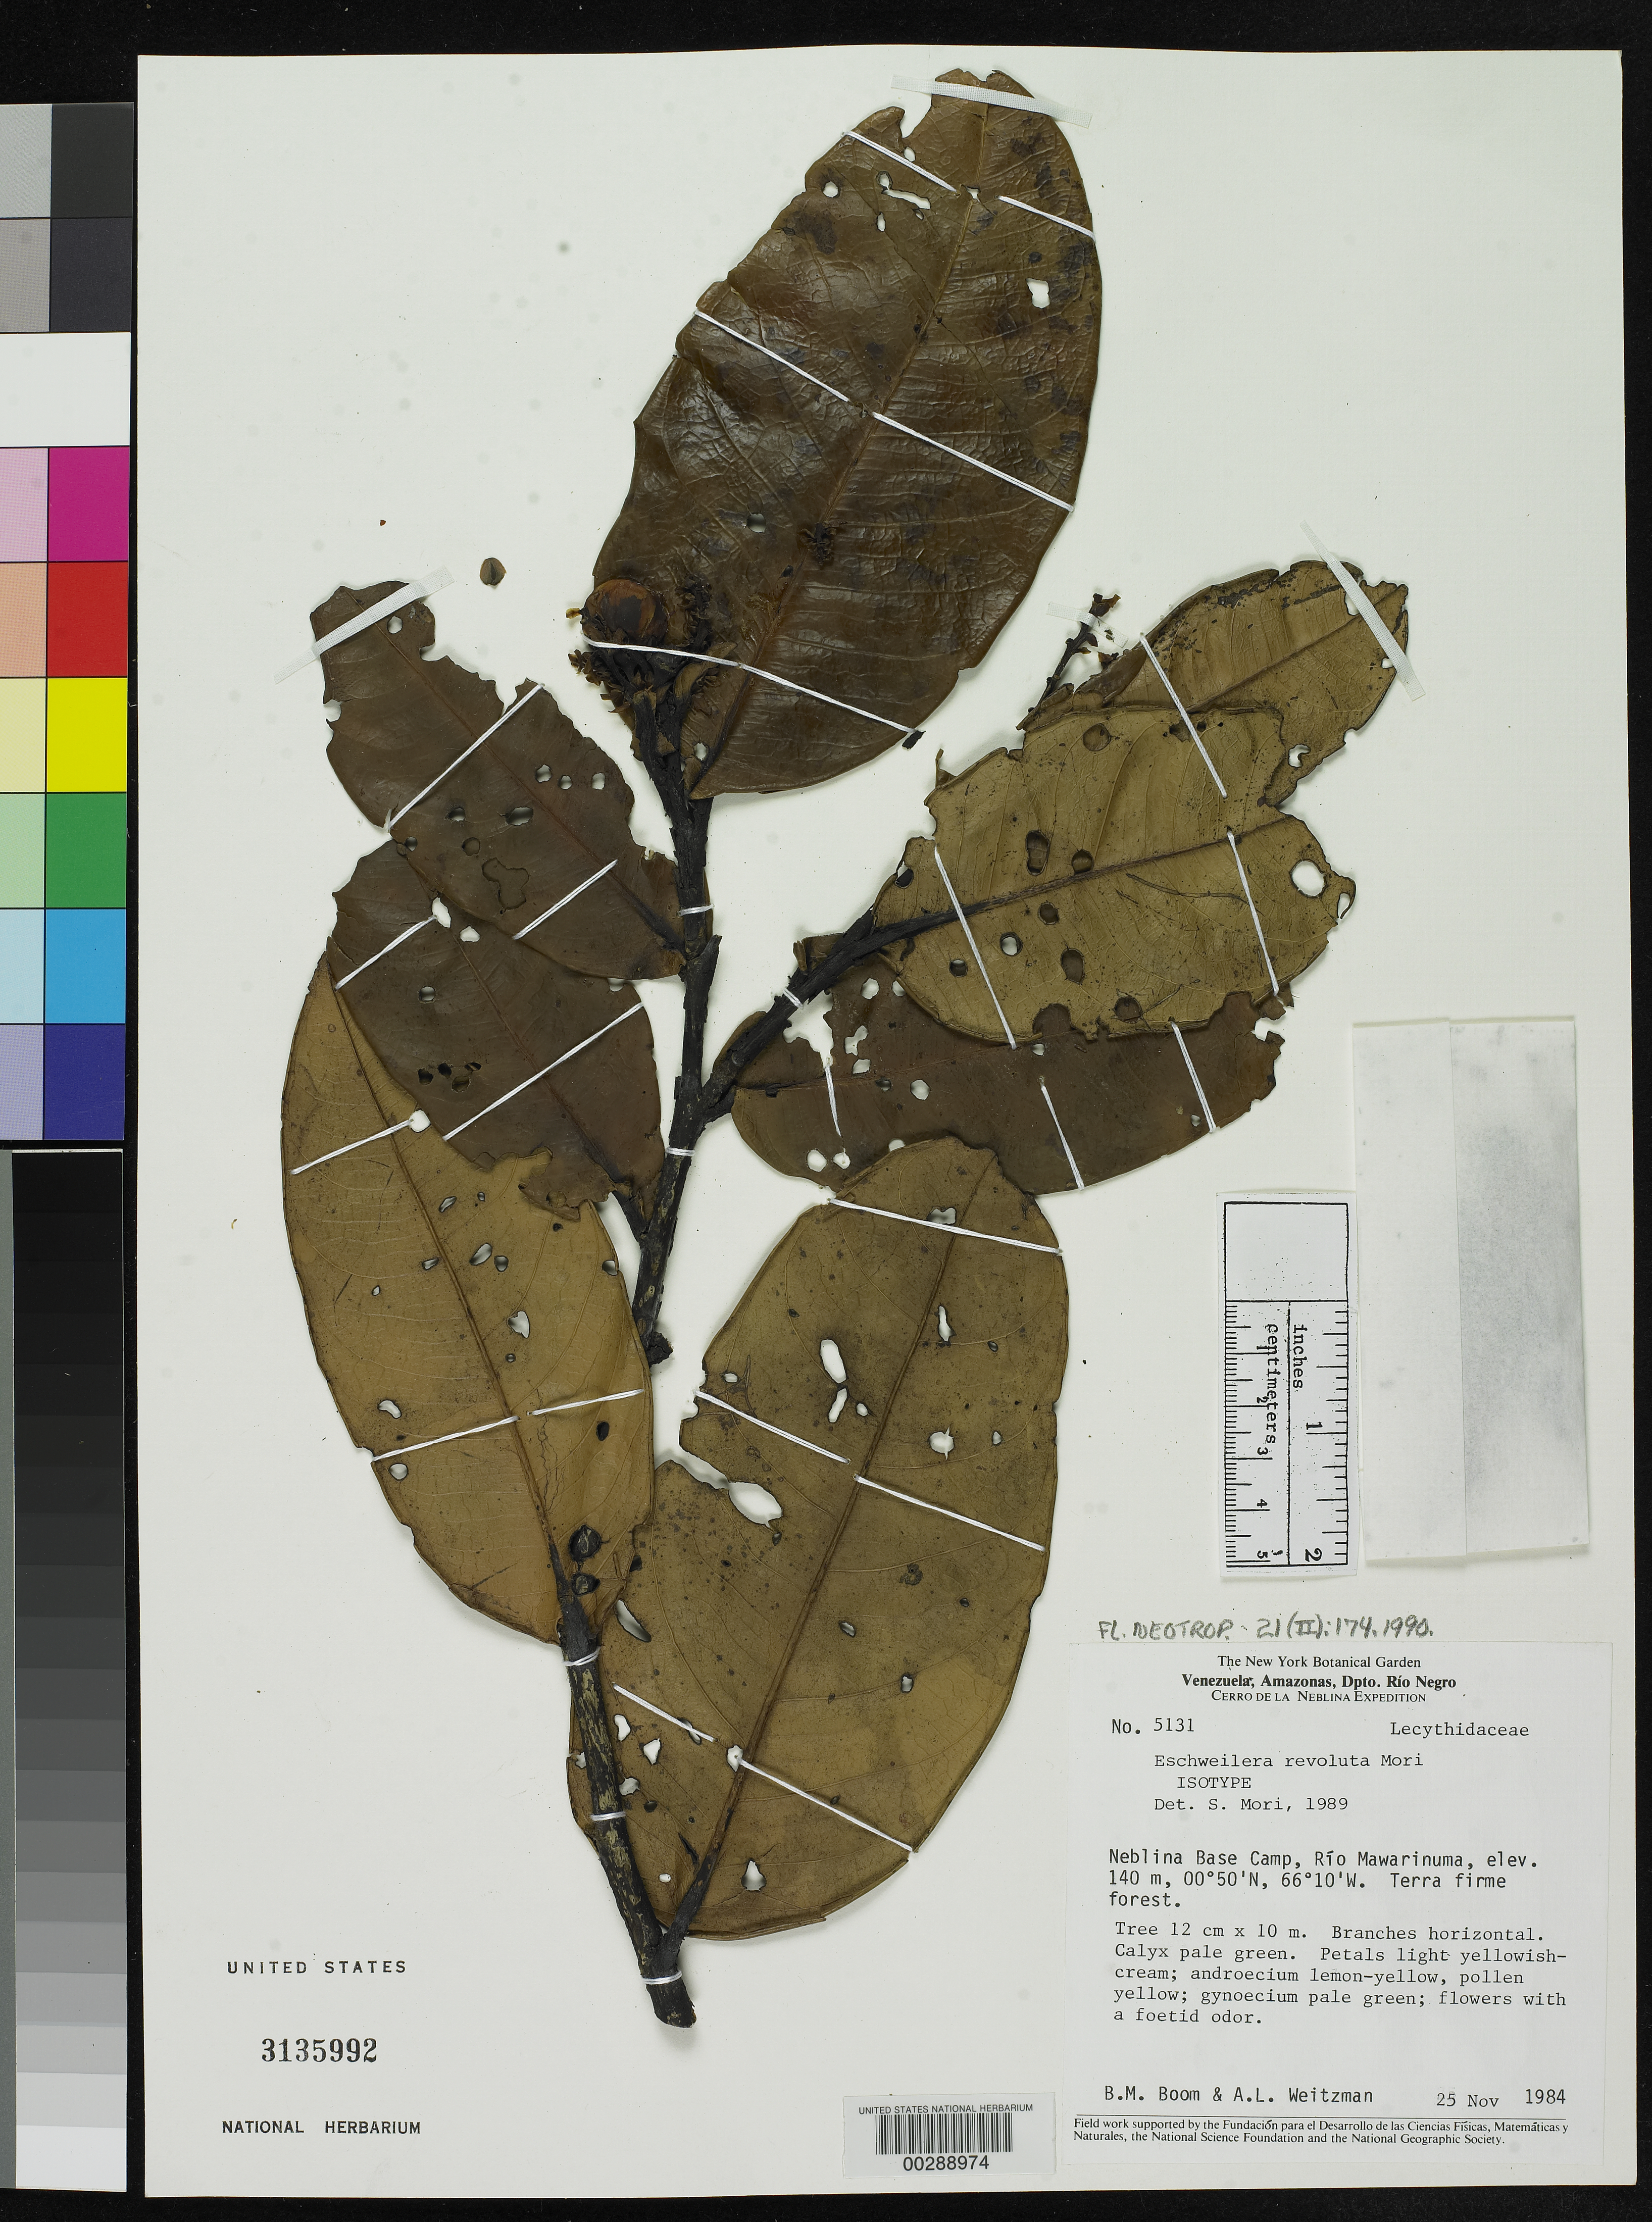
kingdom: Plantae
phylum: Tracheophyta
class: Magnoliopsida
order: Ericales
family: Lecythidaceae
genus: Eschweilera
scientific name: Eschweilera revoluta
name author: S.A. Mori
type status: Isotype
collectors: B. M. Boom & A. L. Weitzman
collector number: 5131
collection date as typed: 25 Nov 1984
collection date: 1984-11-25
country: Brazil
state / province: Amazonas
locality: Serro de La Neblina, Neblina base camp, Rio Mawarinuma. Rio Negro.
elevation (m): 140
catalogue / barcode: US 3135992